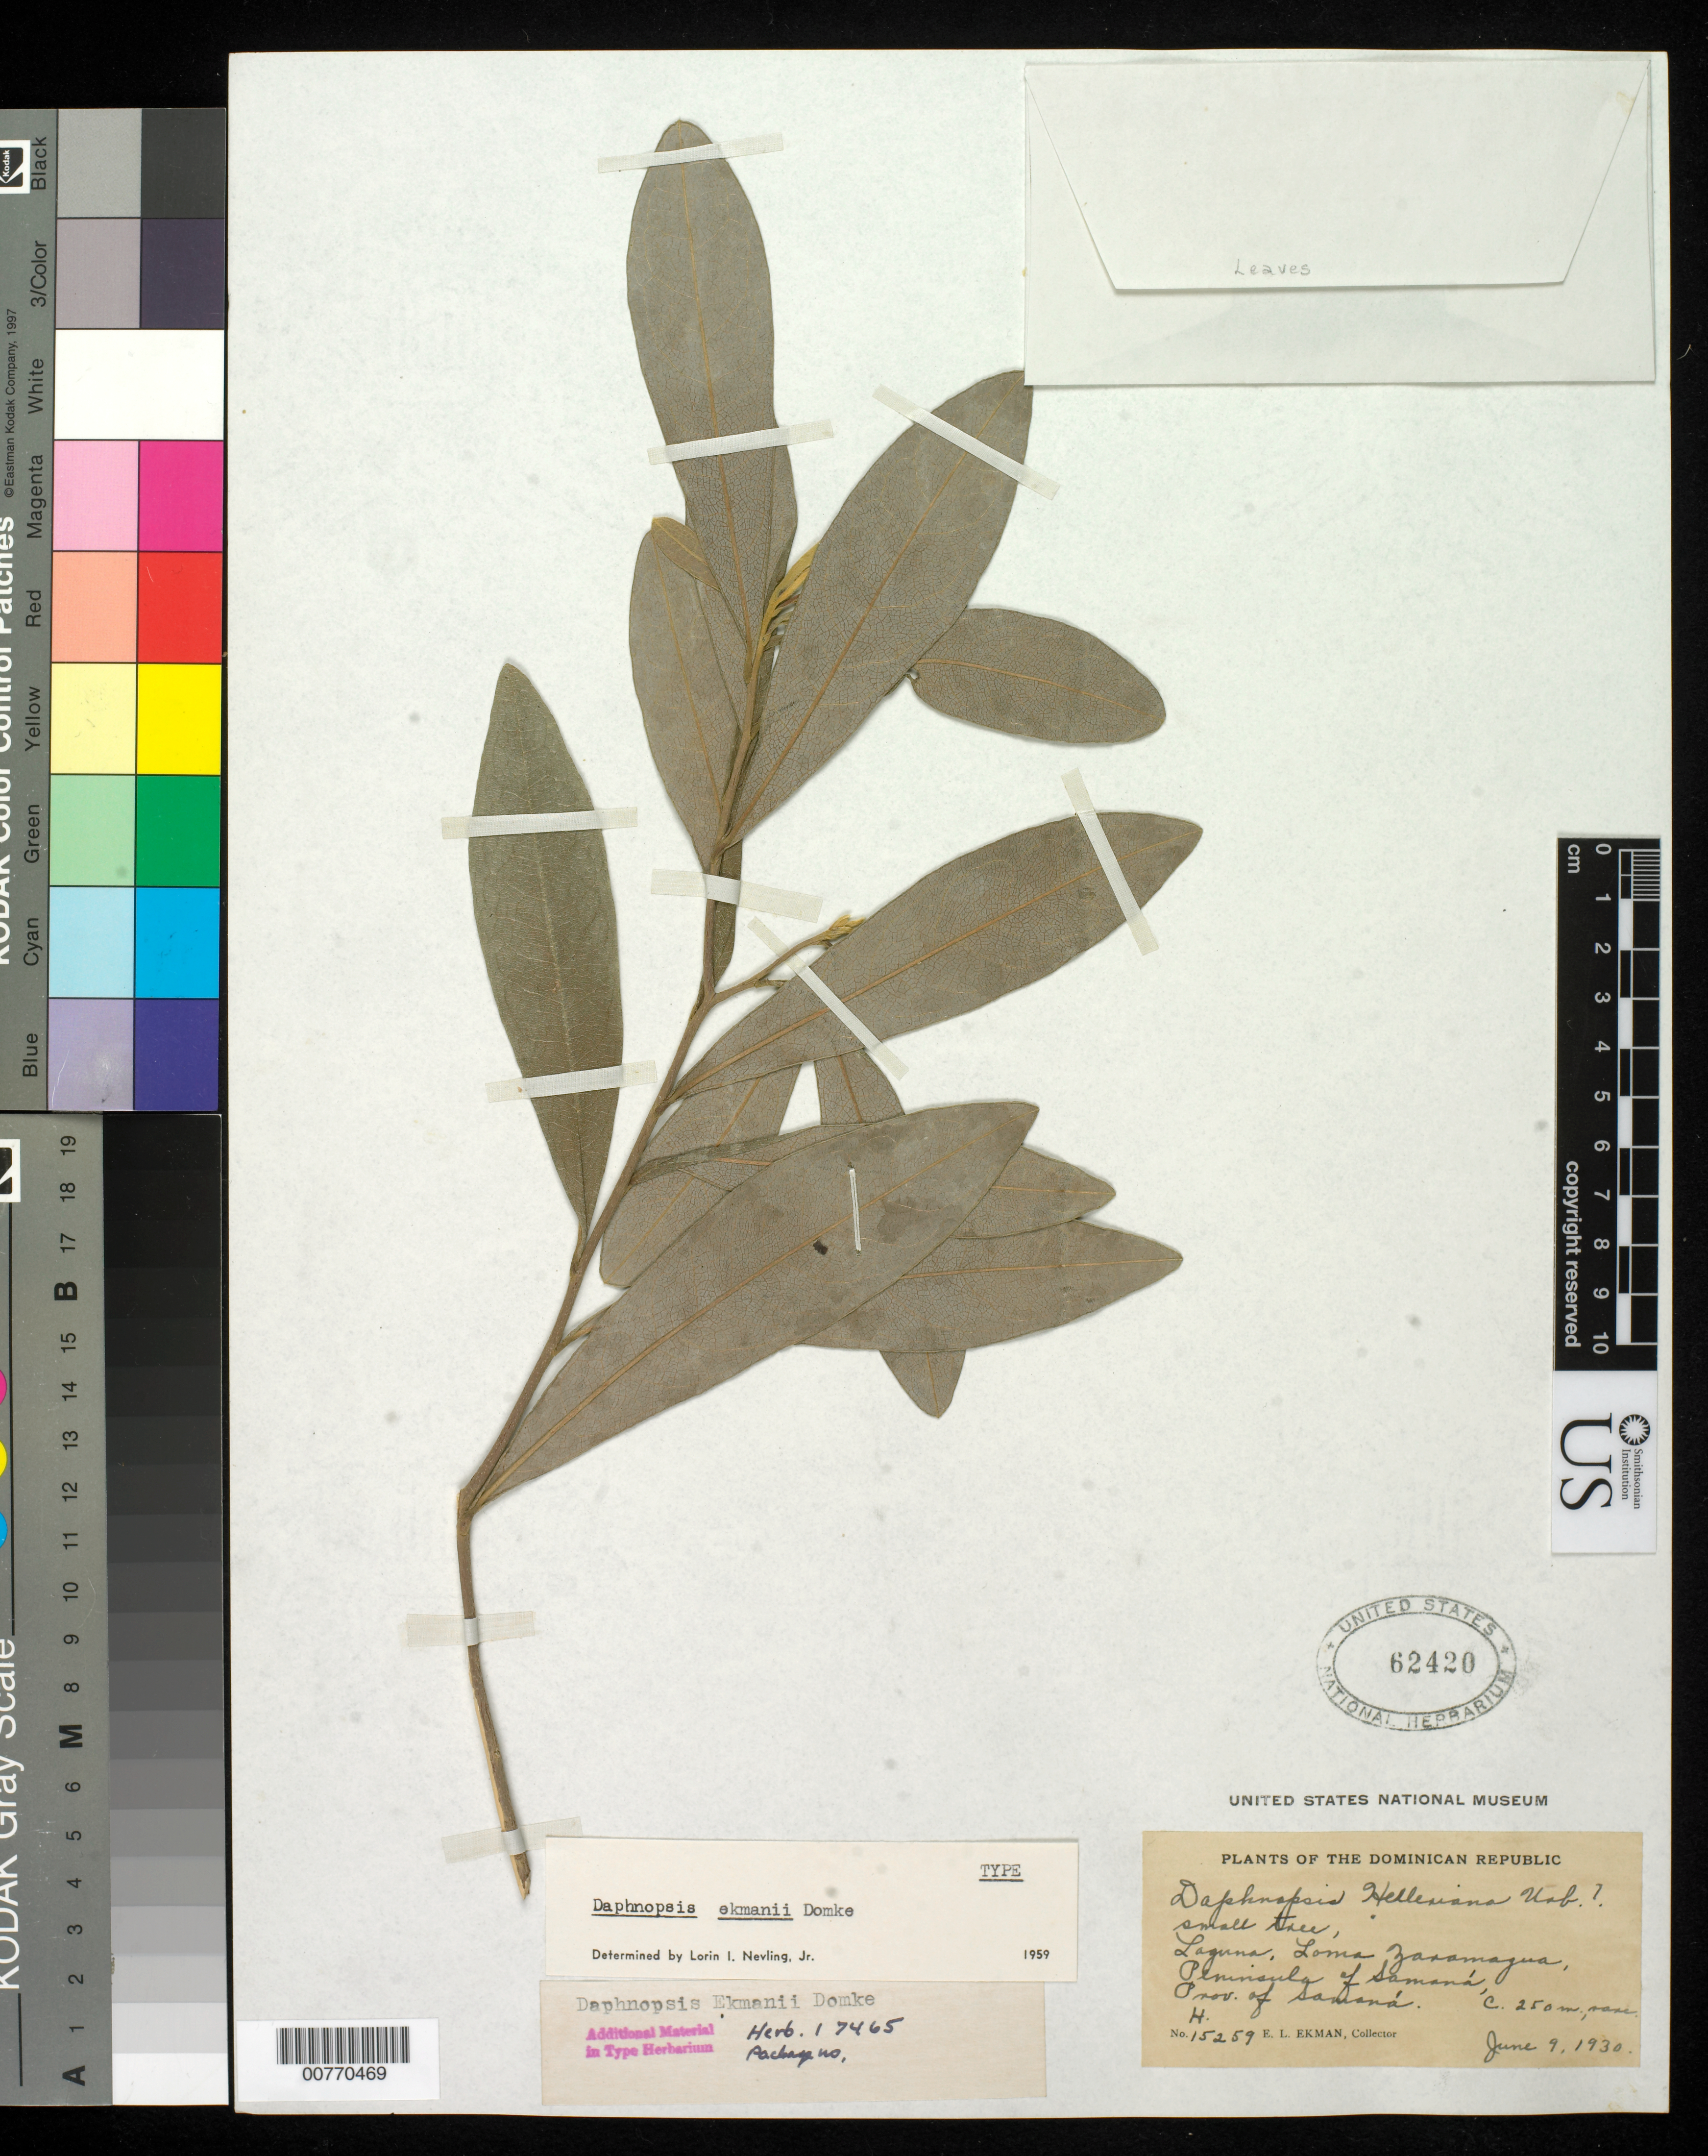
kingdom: Plantae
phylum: Tracheophyta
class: Magnoliopsida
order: Malvales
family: Thymelaeaceae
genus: Daphnopsis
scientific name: Daphnopsis ekmanii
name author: Domke in O.C. Schmidt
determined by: Nevling, L. I., Jr.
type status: Isotype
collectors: E. L. Ekman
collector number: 15259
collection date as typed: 09 Jun 1930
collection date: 1930-06-09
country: Dominican Republic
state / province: Samaná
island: Hispaniola Island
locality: Laguna, Loma Zaramagua, Peninsula of Samaná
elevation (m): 250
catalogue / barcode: US 62420